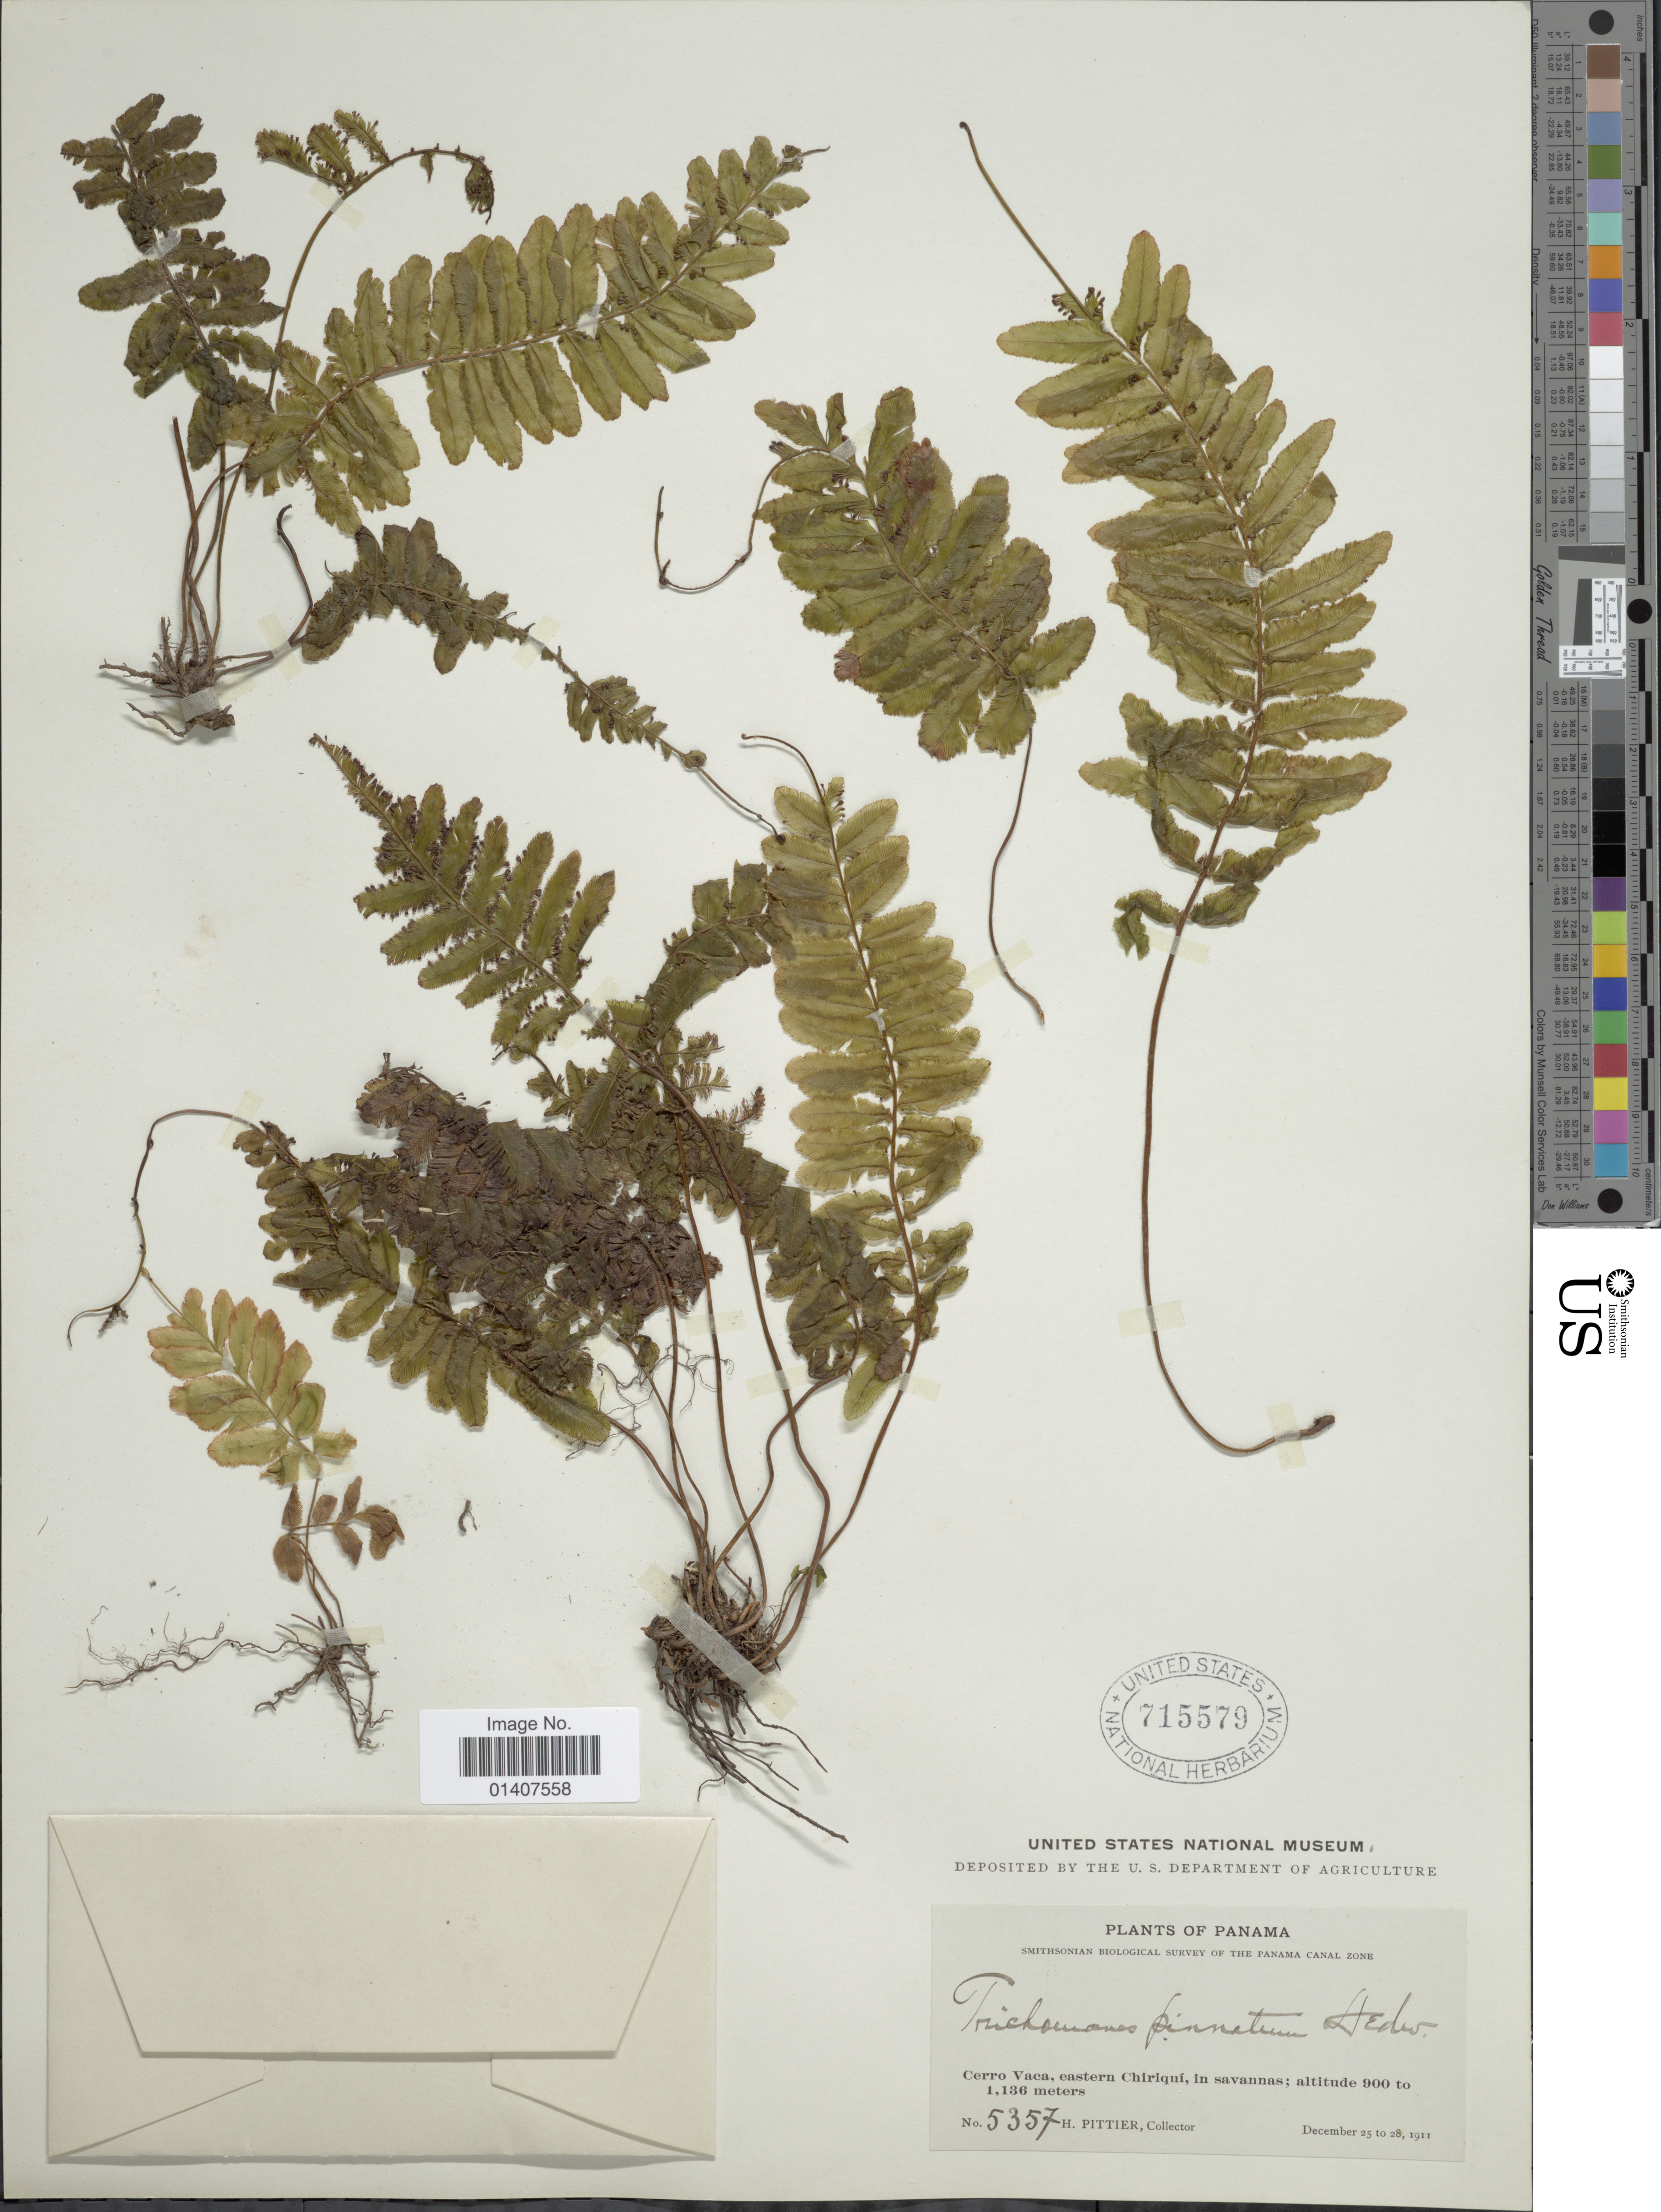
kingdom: Plantae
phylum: Tracheophyta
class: Polypodiopsida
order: Hymenophyllales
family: Hymenophyllaceae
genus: Trichomanes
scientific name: Trichomanes pinnatum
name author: Hedw.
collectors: H. F. Pittier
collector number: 5357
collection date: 1911-12-25/1911-12-28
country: Panama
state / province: Chiriqui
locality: Cerro Vaca, eastern Chiriqui, in savannas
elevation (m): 900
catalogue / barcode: US 715579